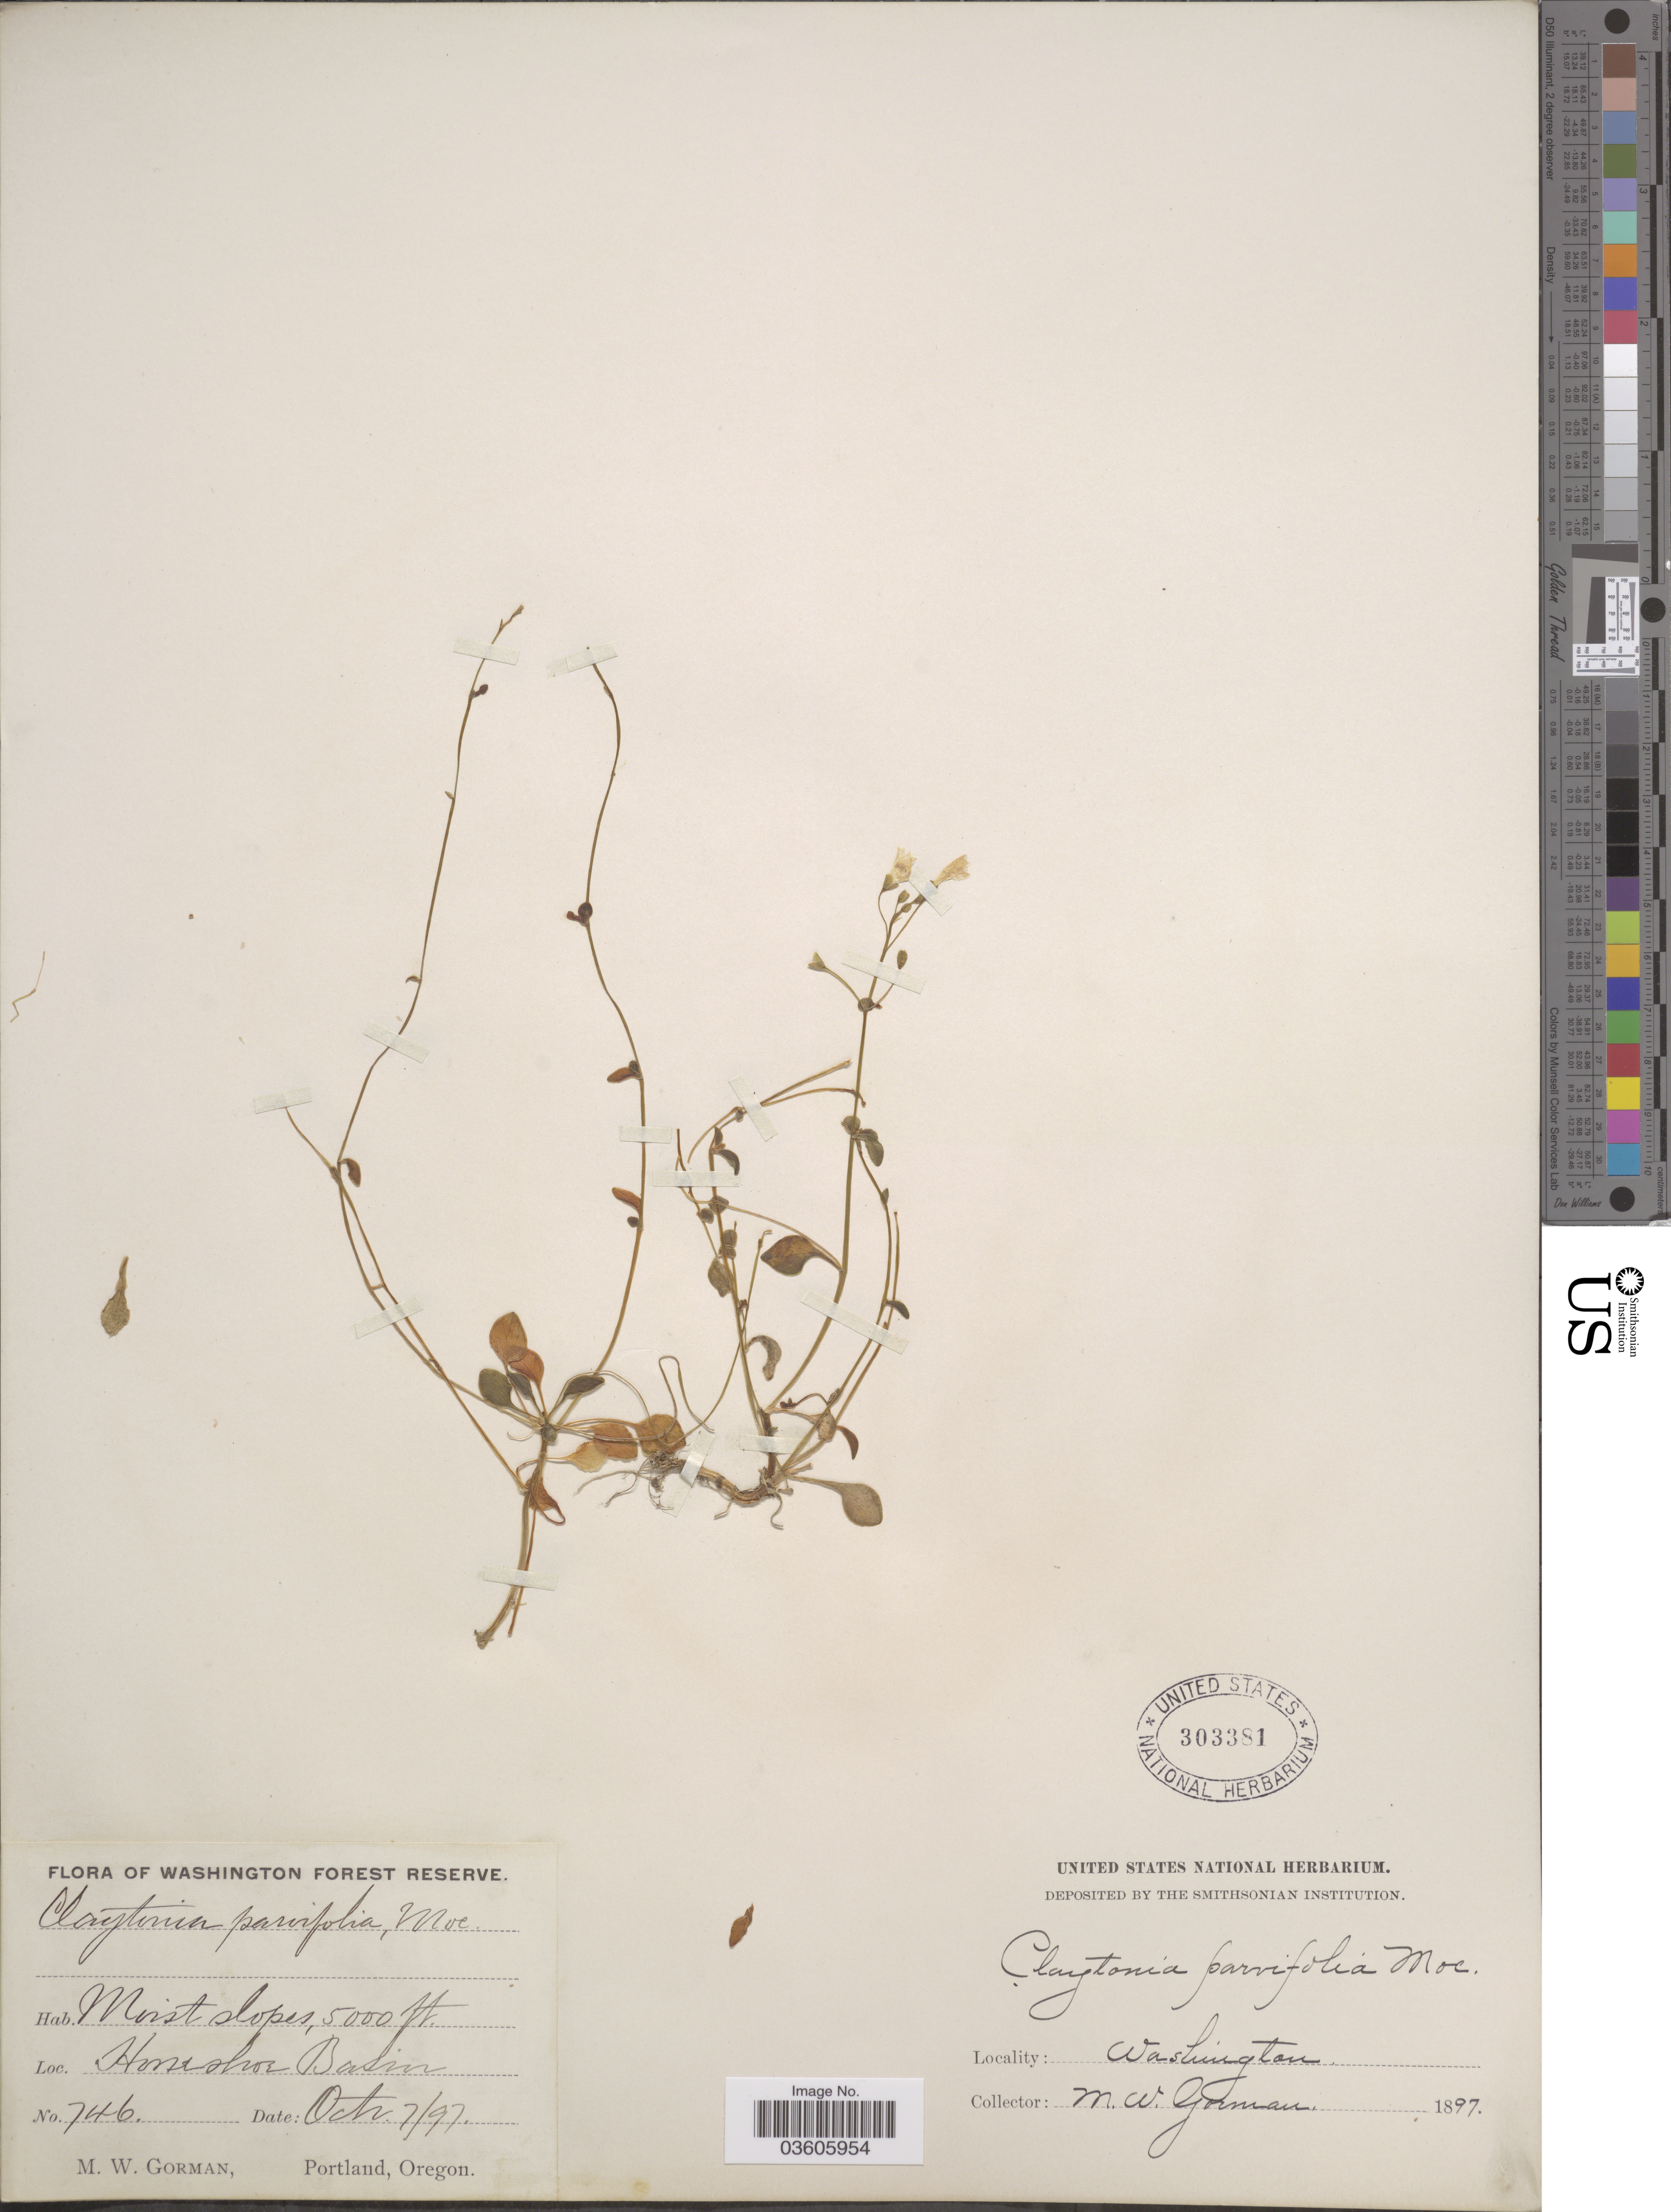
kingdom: Plantae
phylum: Tracheophyta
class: Magnoliopsida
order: Caryophyllales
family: Montiaceae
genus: Montia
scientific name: Montia parvifolia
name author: (Moc. ex DC.) Greene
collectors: M. W. Gorman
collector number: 746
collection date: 1897-10-07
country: United States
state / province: Washington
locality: Washington Forest Reserve. Horseshoe Basin.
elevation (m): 1524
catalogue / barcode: US 303381